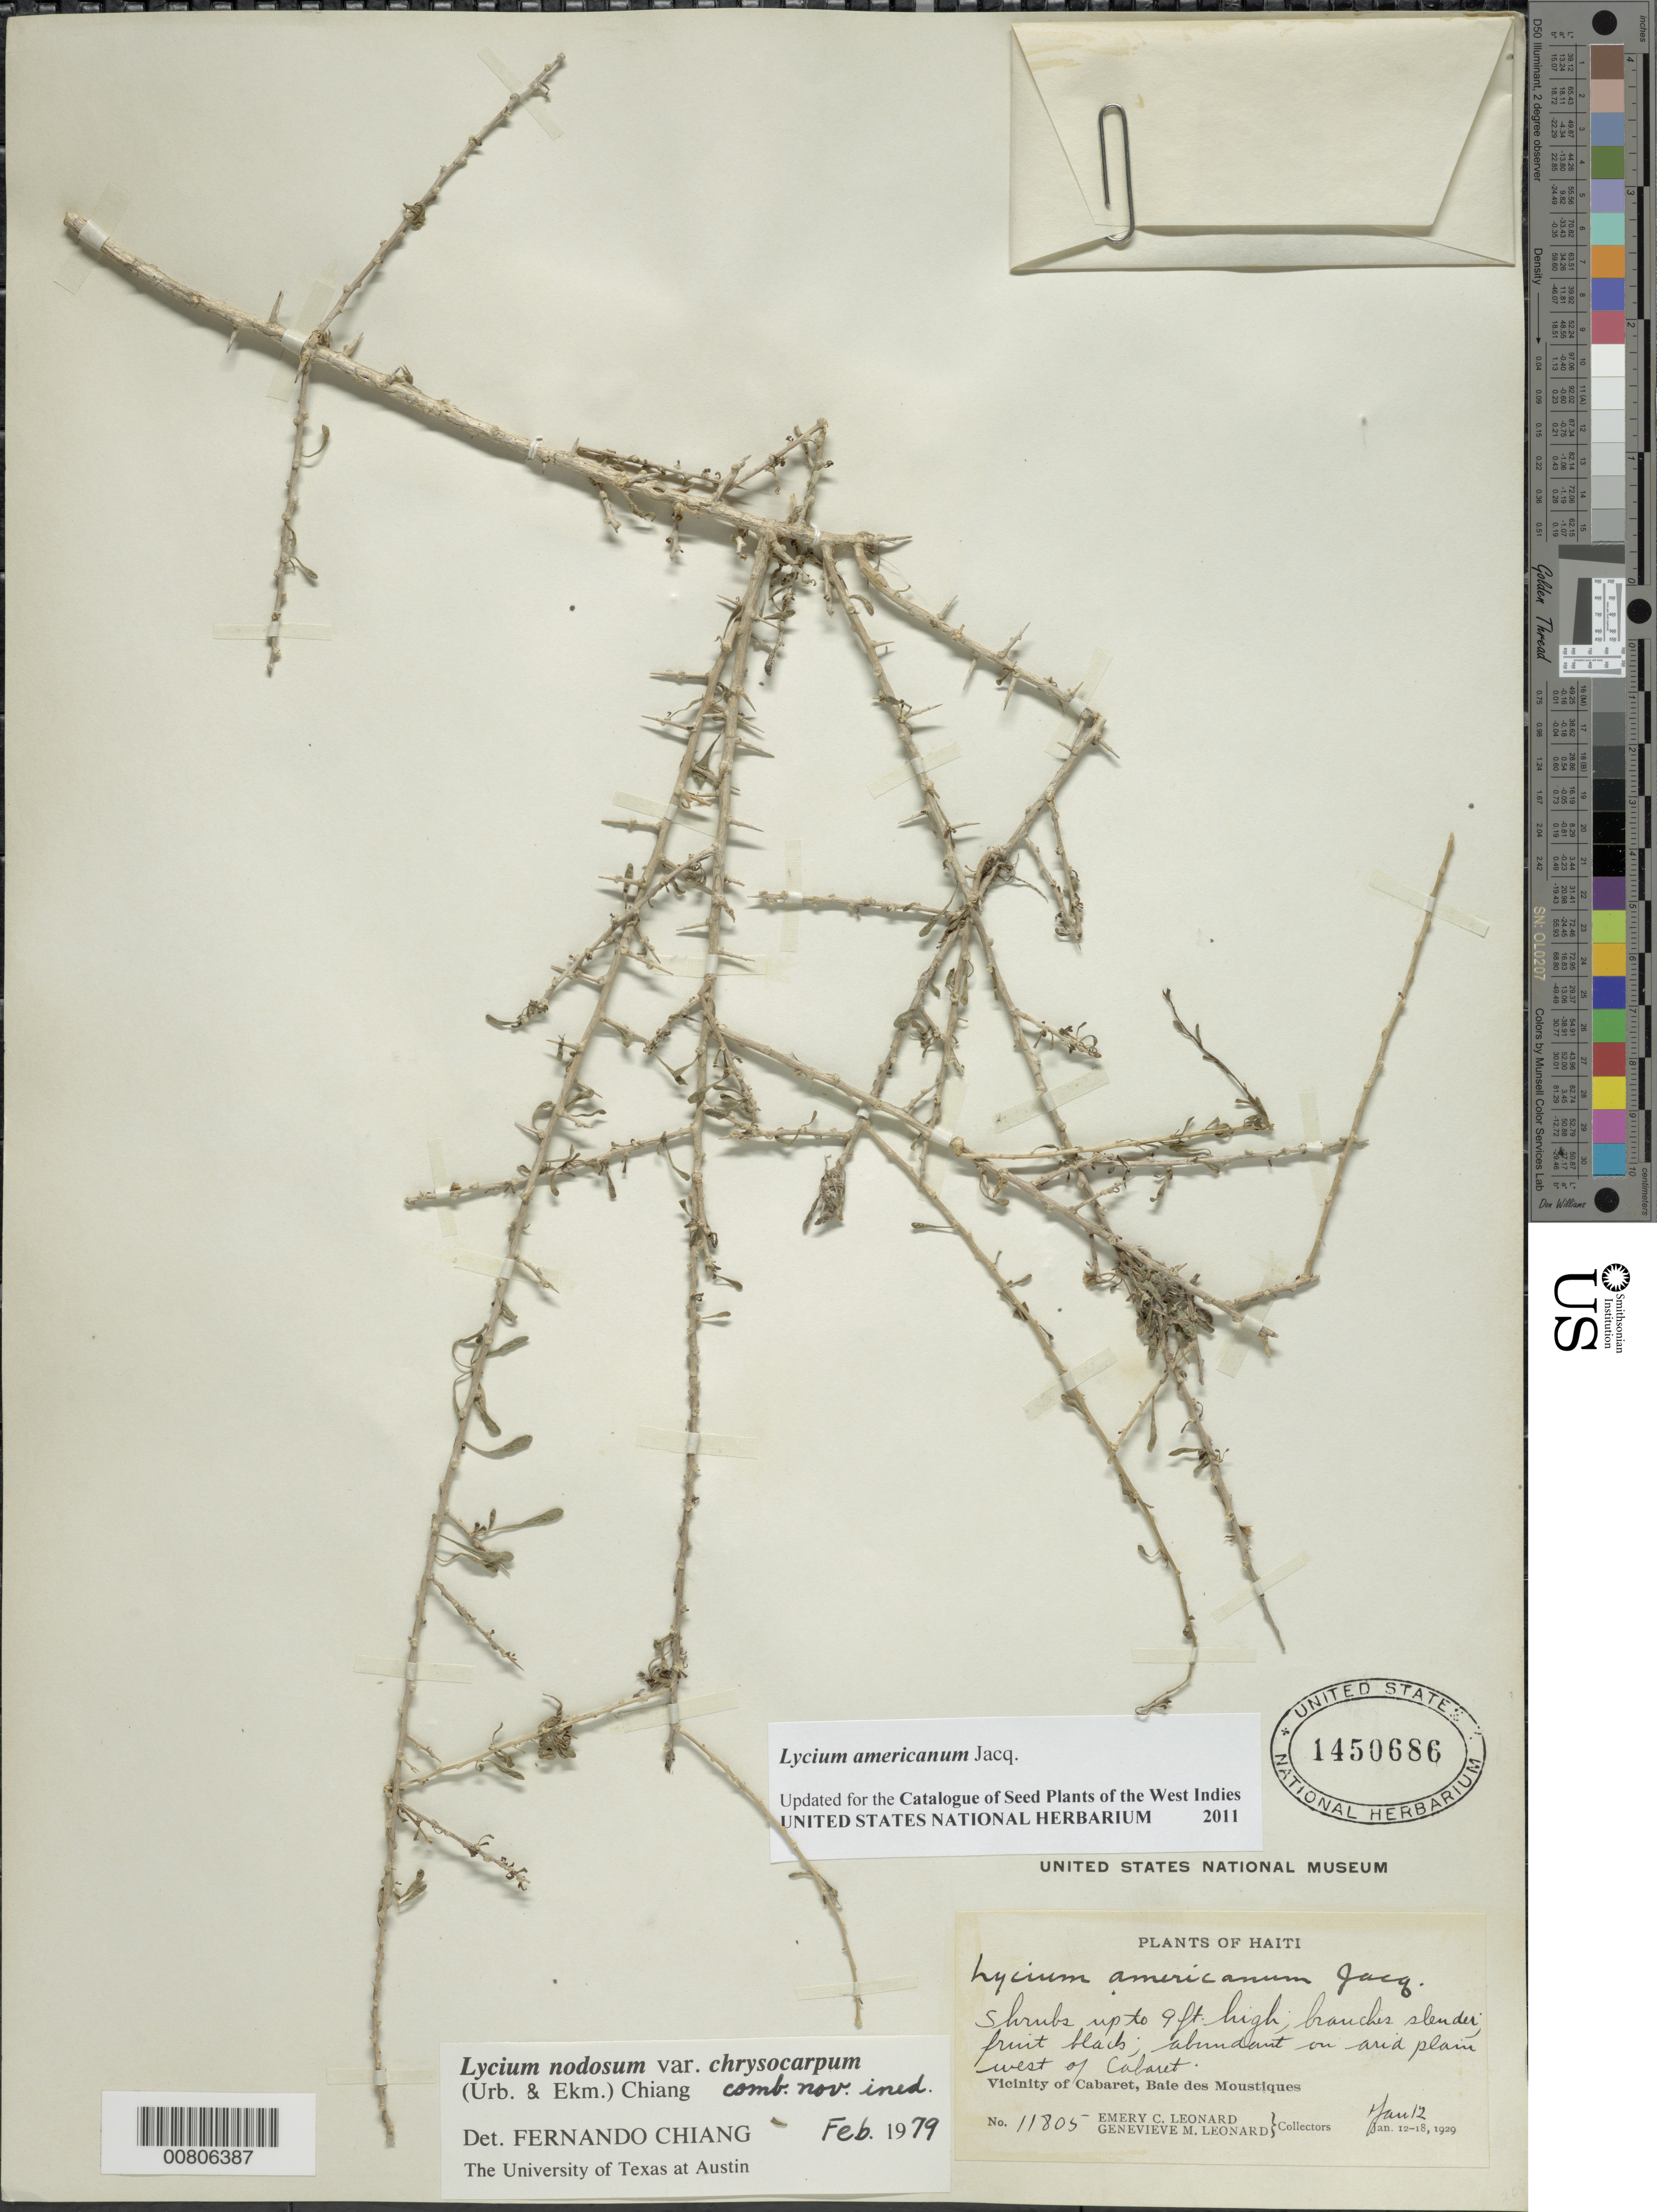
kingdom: Plantae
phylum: Tracheophyta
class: Magnoliopsida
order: Solanales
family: Solanaceae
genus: Lycium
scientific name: Lycium americanum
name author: Jacq.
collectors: E. C. Leonard & G. M. Leonard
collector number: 11805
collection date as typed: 12 Jan 1929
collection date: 1929-01-12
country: Haiti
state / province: Nord-Ouest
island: Hispaniola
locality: Vicinity of Cabaret, Baie des Moustiques, W of city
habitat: Arid plain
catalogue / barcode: US 1450686